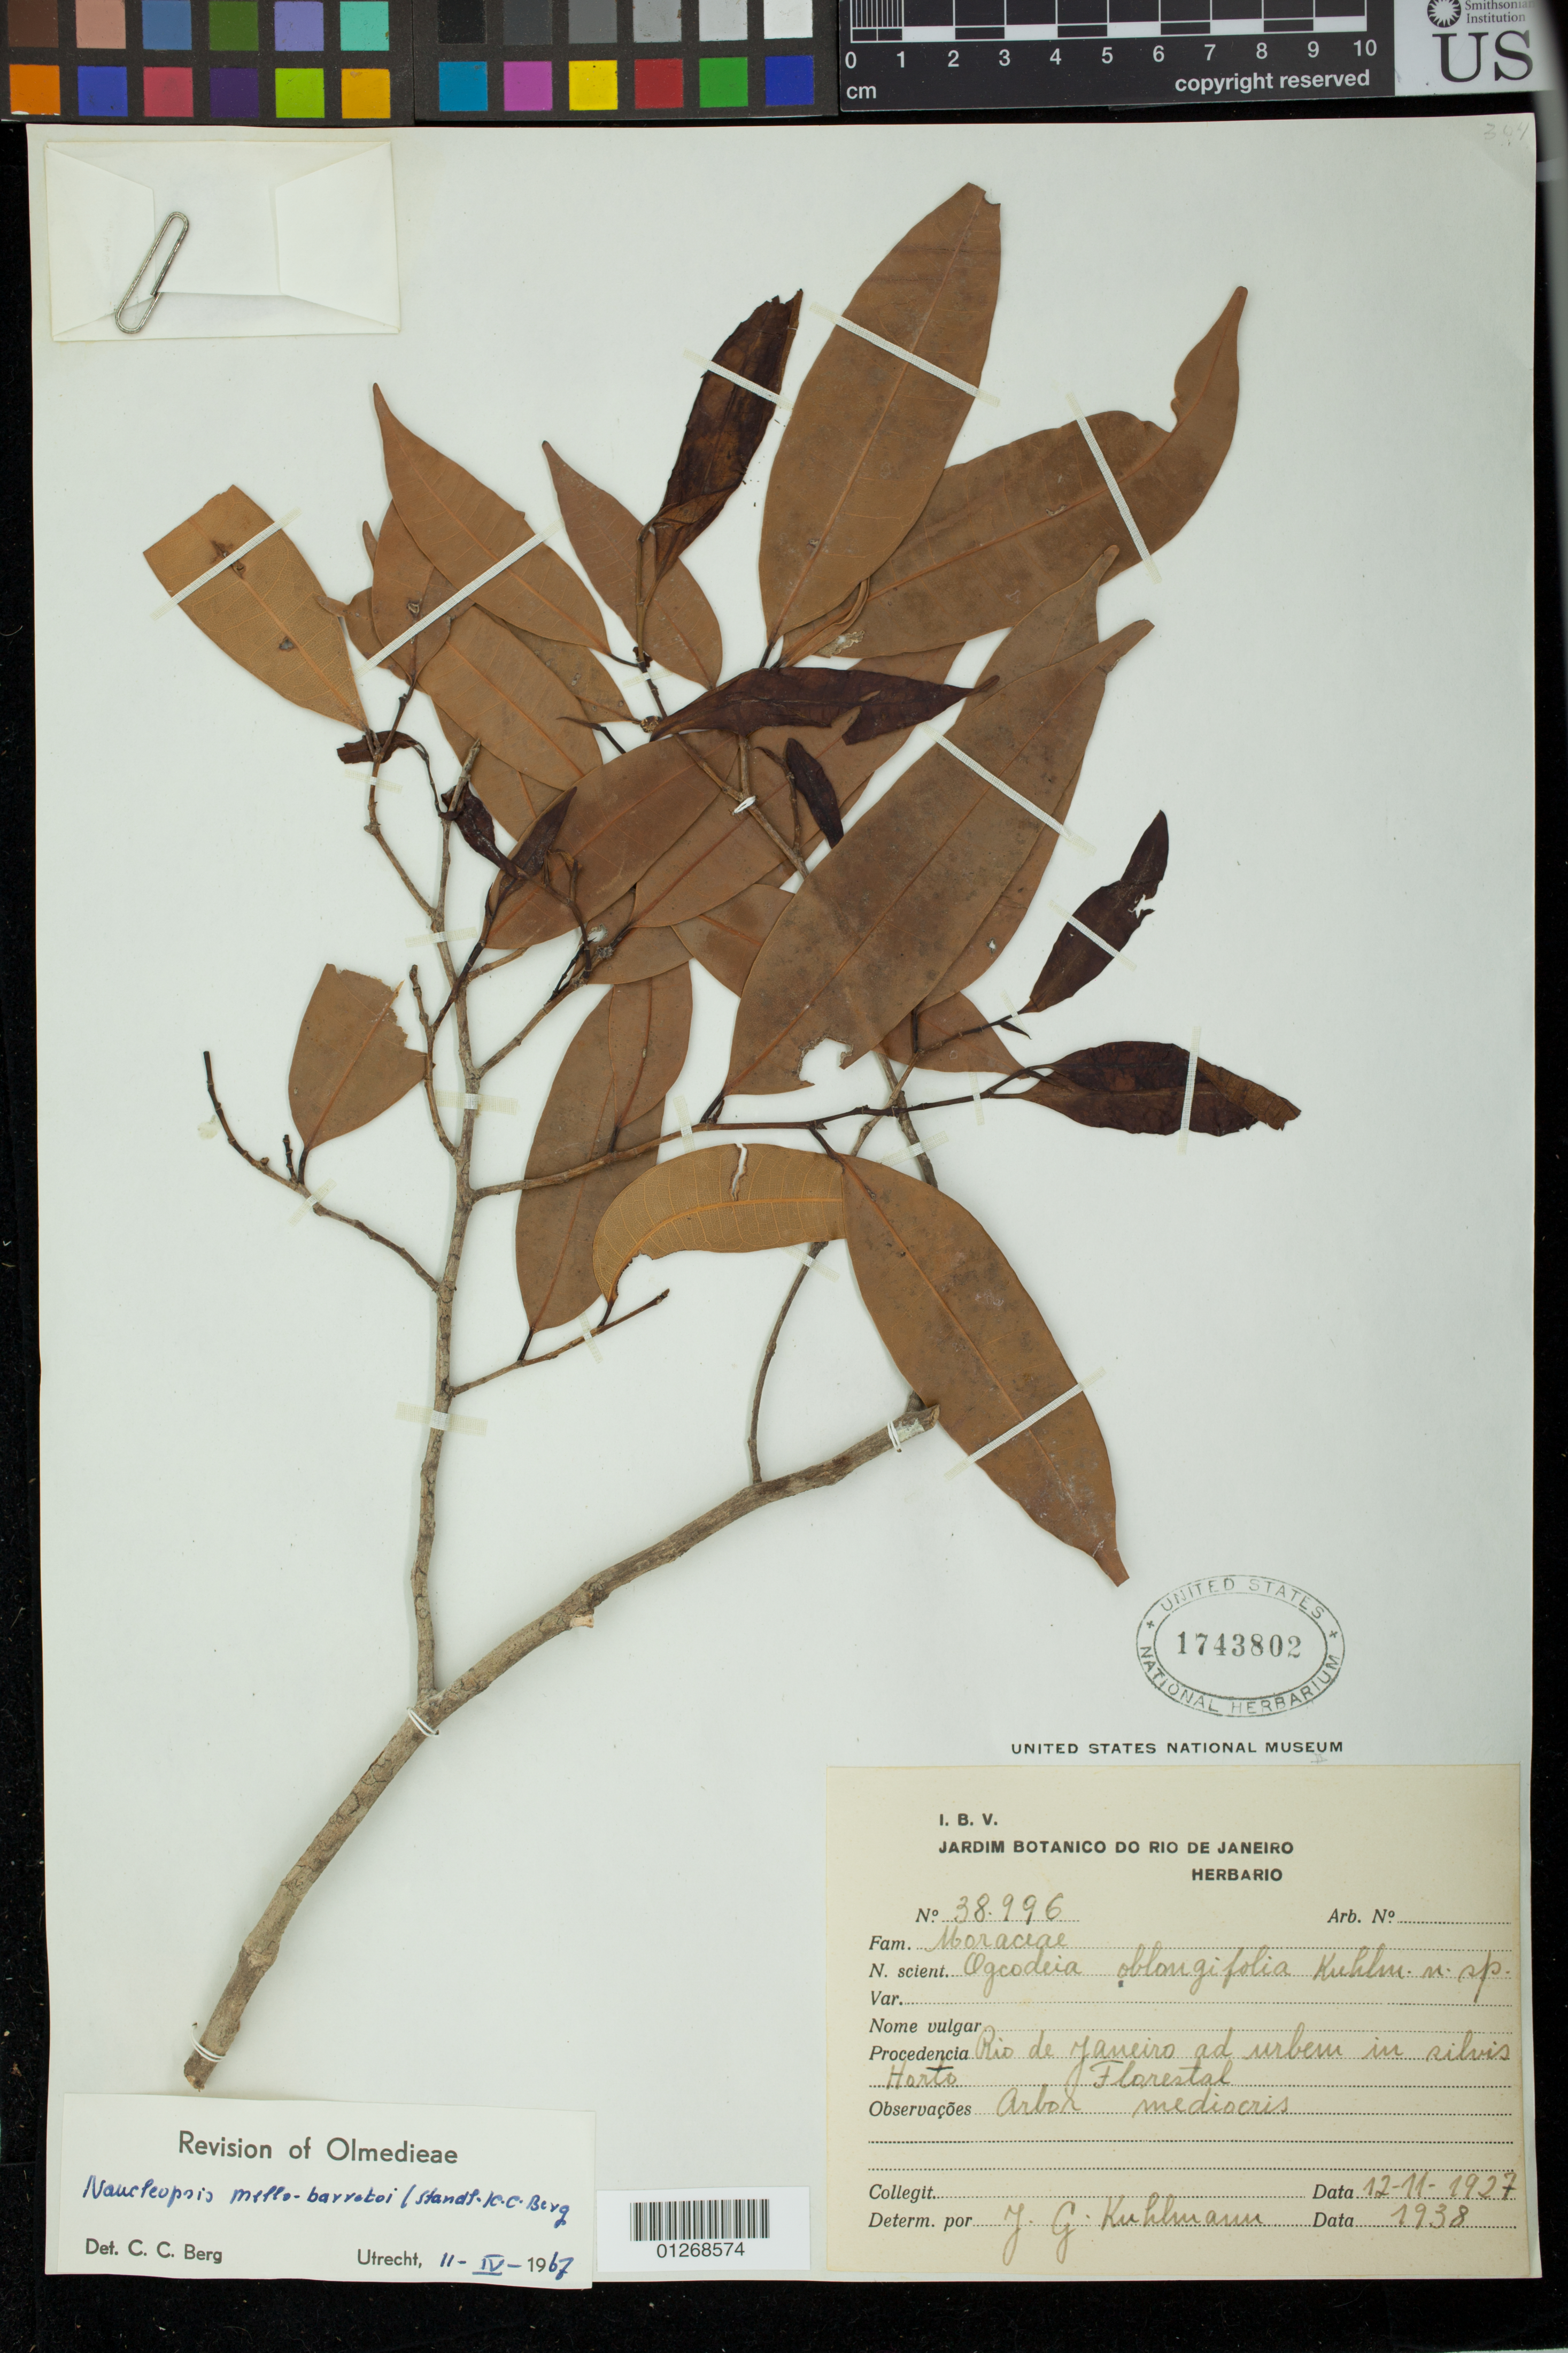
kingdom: Plantae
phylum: Tracheophyta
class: Magnoliopsida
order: Rosales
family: Moraceae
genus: Ogcodeia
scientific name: Ogcodeia oblongifolia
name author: Kuhlm.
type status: Isosyntype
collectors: J. G. Kuhlmann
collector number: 38996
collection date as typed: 12-11-1927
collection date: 1927-11-12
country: Brazil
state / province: Rio de Janeiro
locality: Rio de Janeiro ad urbem in silvis Horto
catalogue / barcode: US 1743802